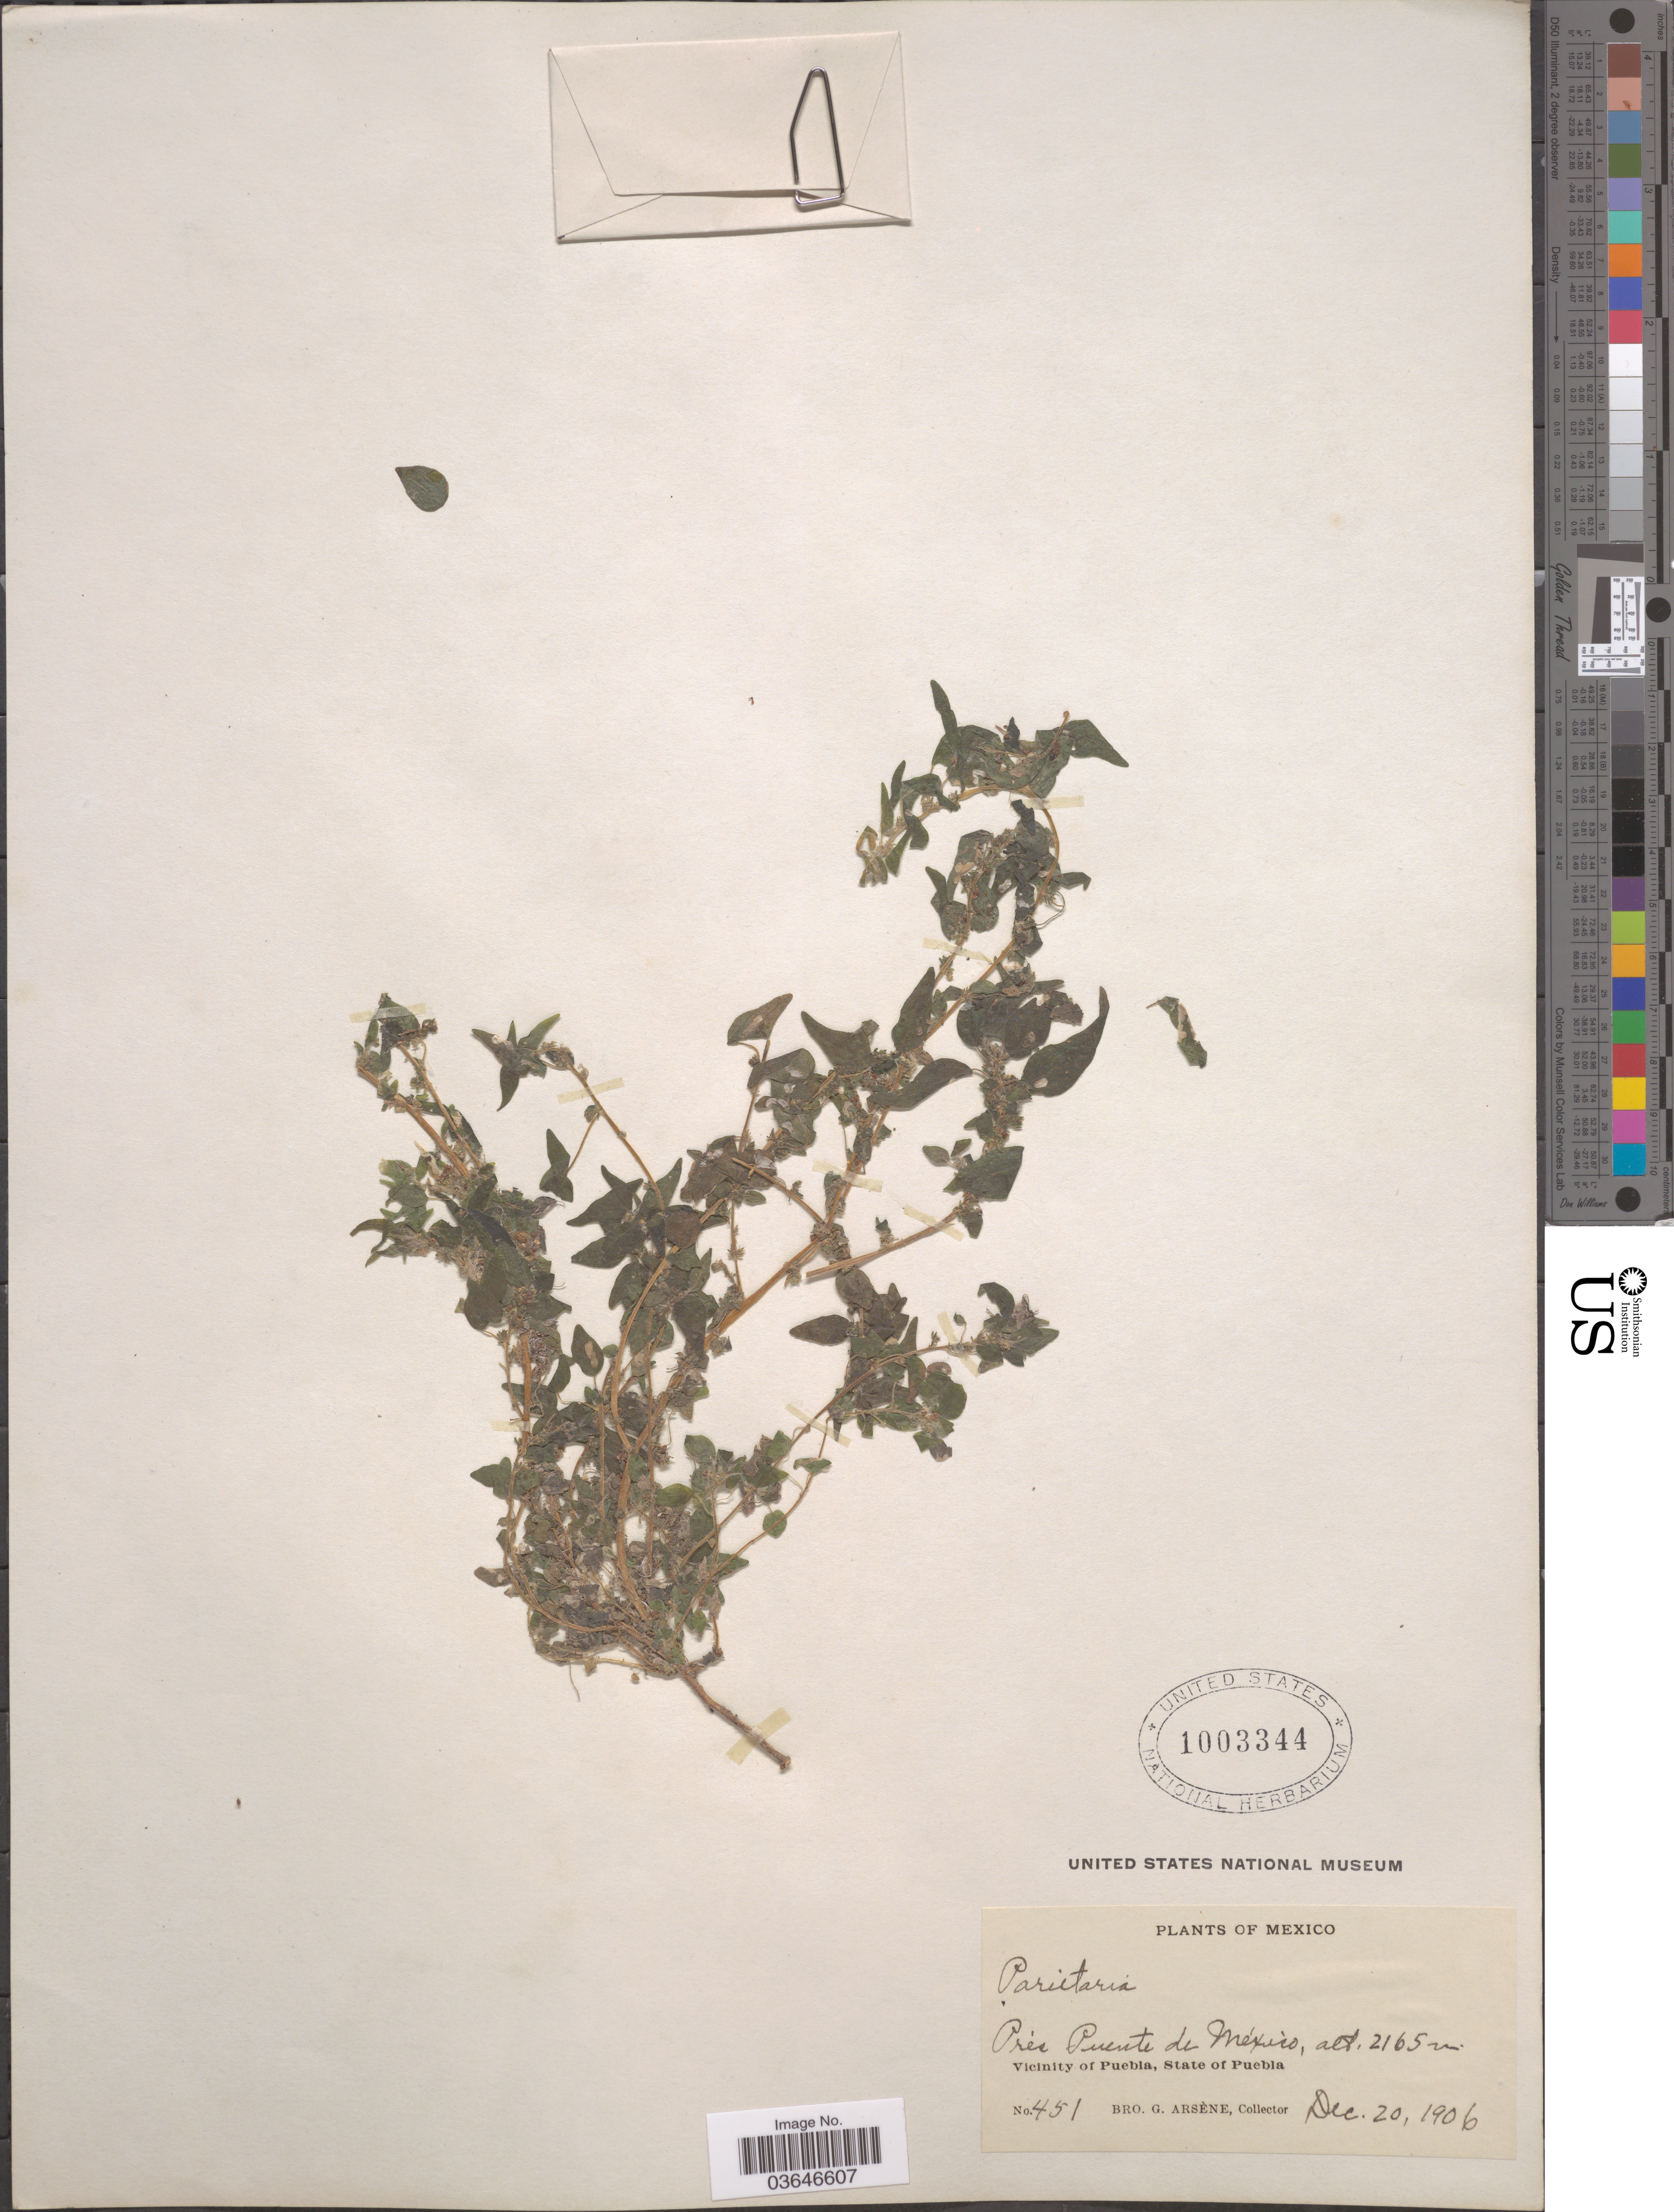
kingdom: Plantae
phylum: Tracheophyta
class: Magnoliopsida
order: Rosales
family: Urticaceae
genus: Parietaria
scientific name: Parietaria sp.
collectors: Bro. G. Arsène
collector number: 451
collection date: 1906-12-20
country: Mexico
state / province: Puebla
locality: Près Puente de México. Vicinity of Puebla, State of Puebla.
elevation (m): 2165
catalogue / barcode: US 1003344